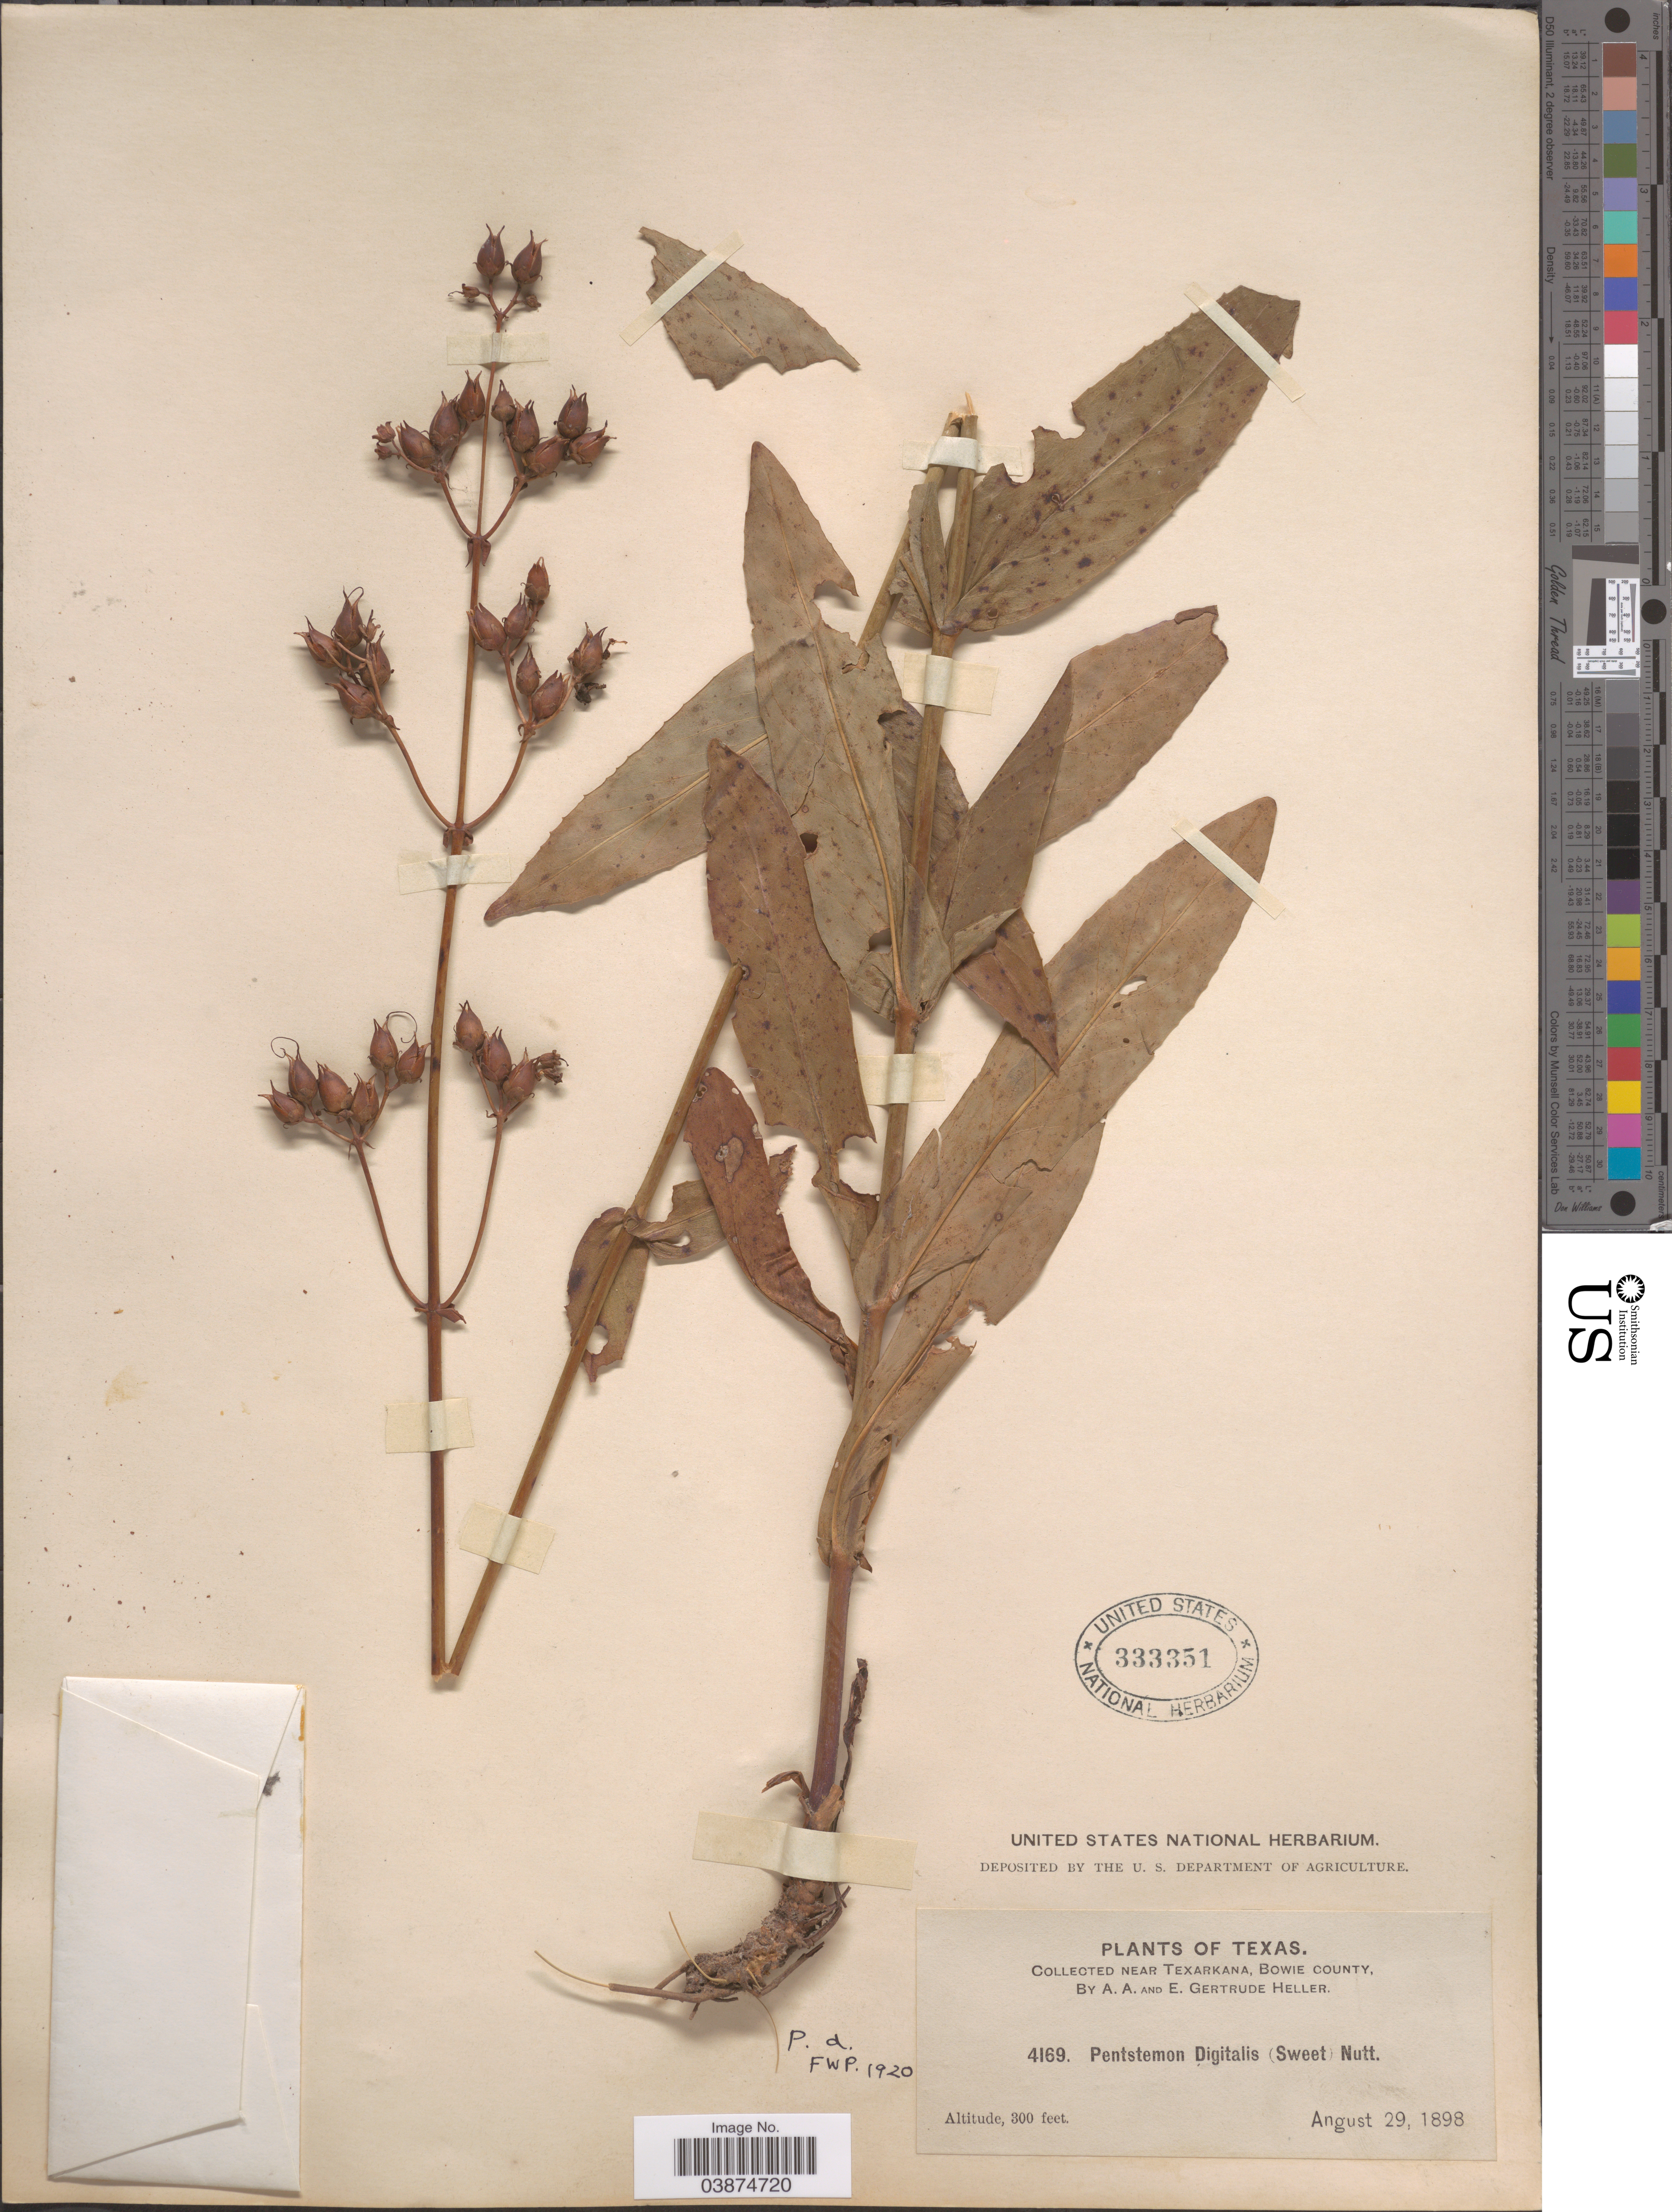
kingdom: Plantae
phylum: Tracheophyta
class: Magnoliopsida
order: Lamiales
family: Plantaginaceae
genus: Penstemon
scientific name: Penstemon digitalis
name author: Nutt. ex Sims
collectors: A. A. Heller & E. G. Heller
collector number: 4169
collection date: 1898-08-29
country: United States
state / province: Texas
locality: Near Texarkana, Bowie County.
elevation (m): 91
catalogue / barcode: US 333351